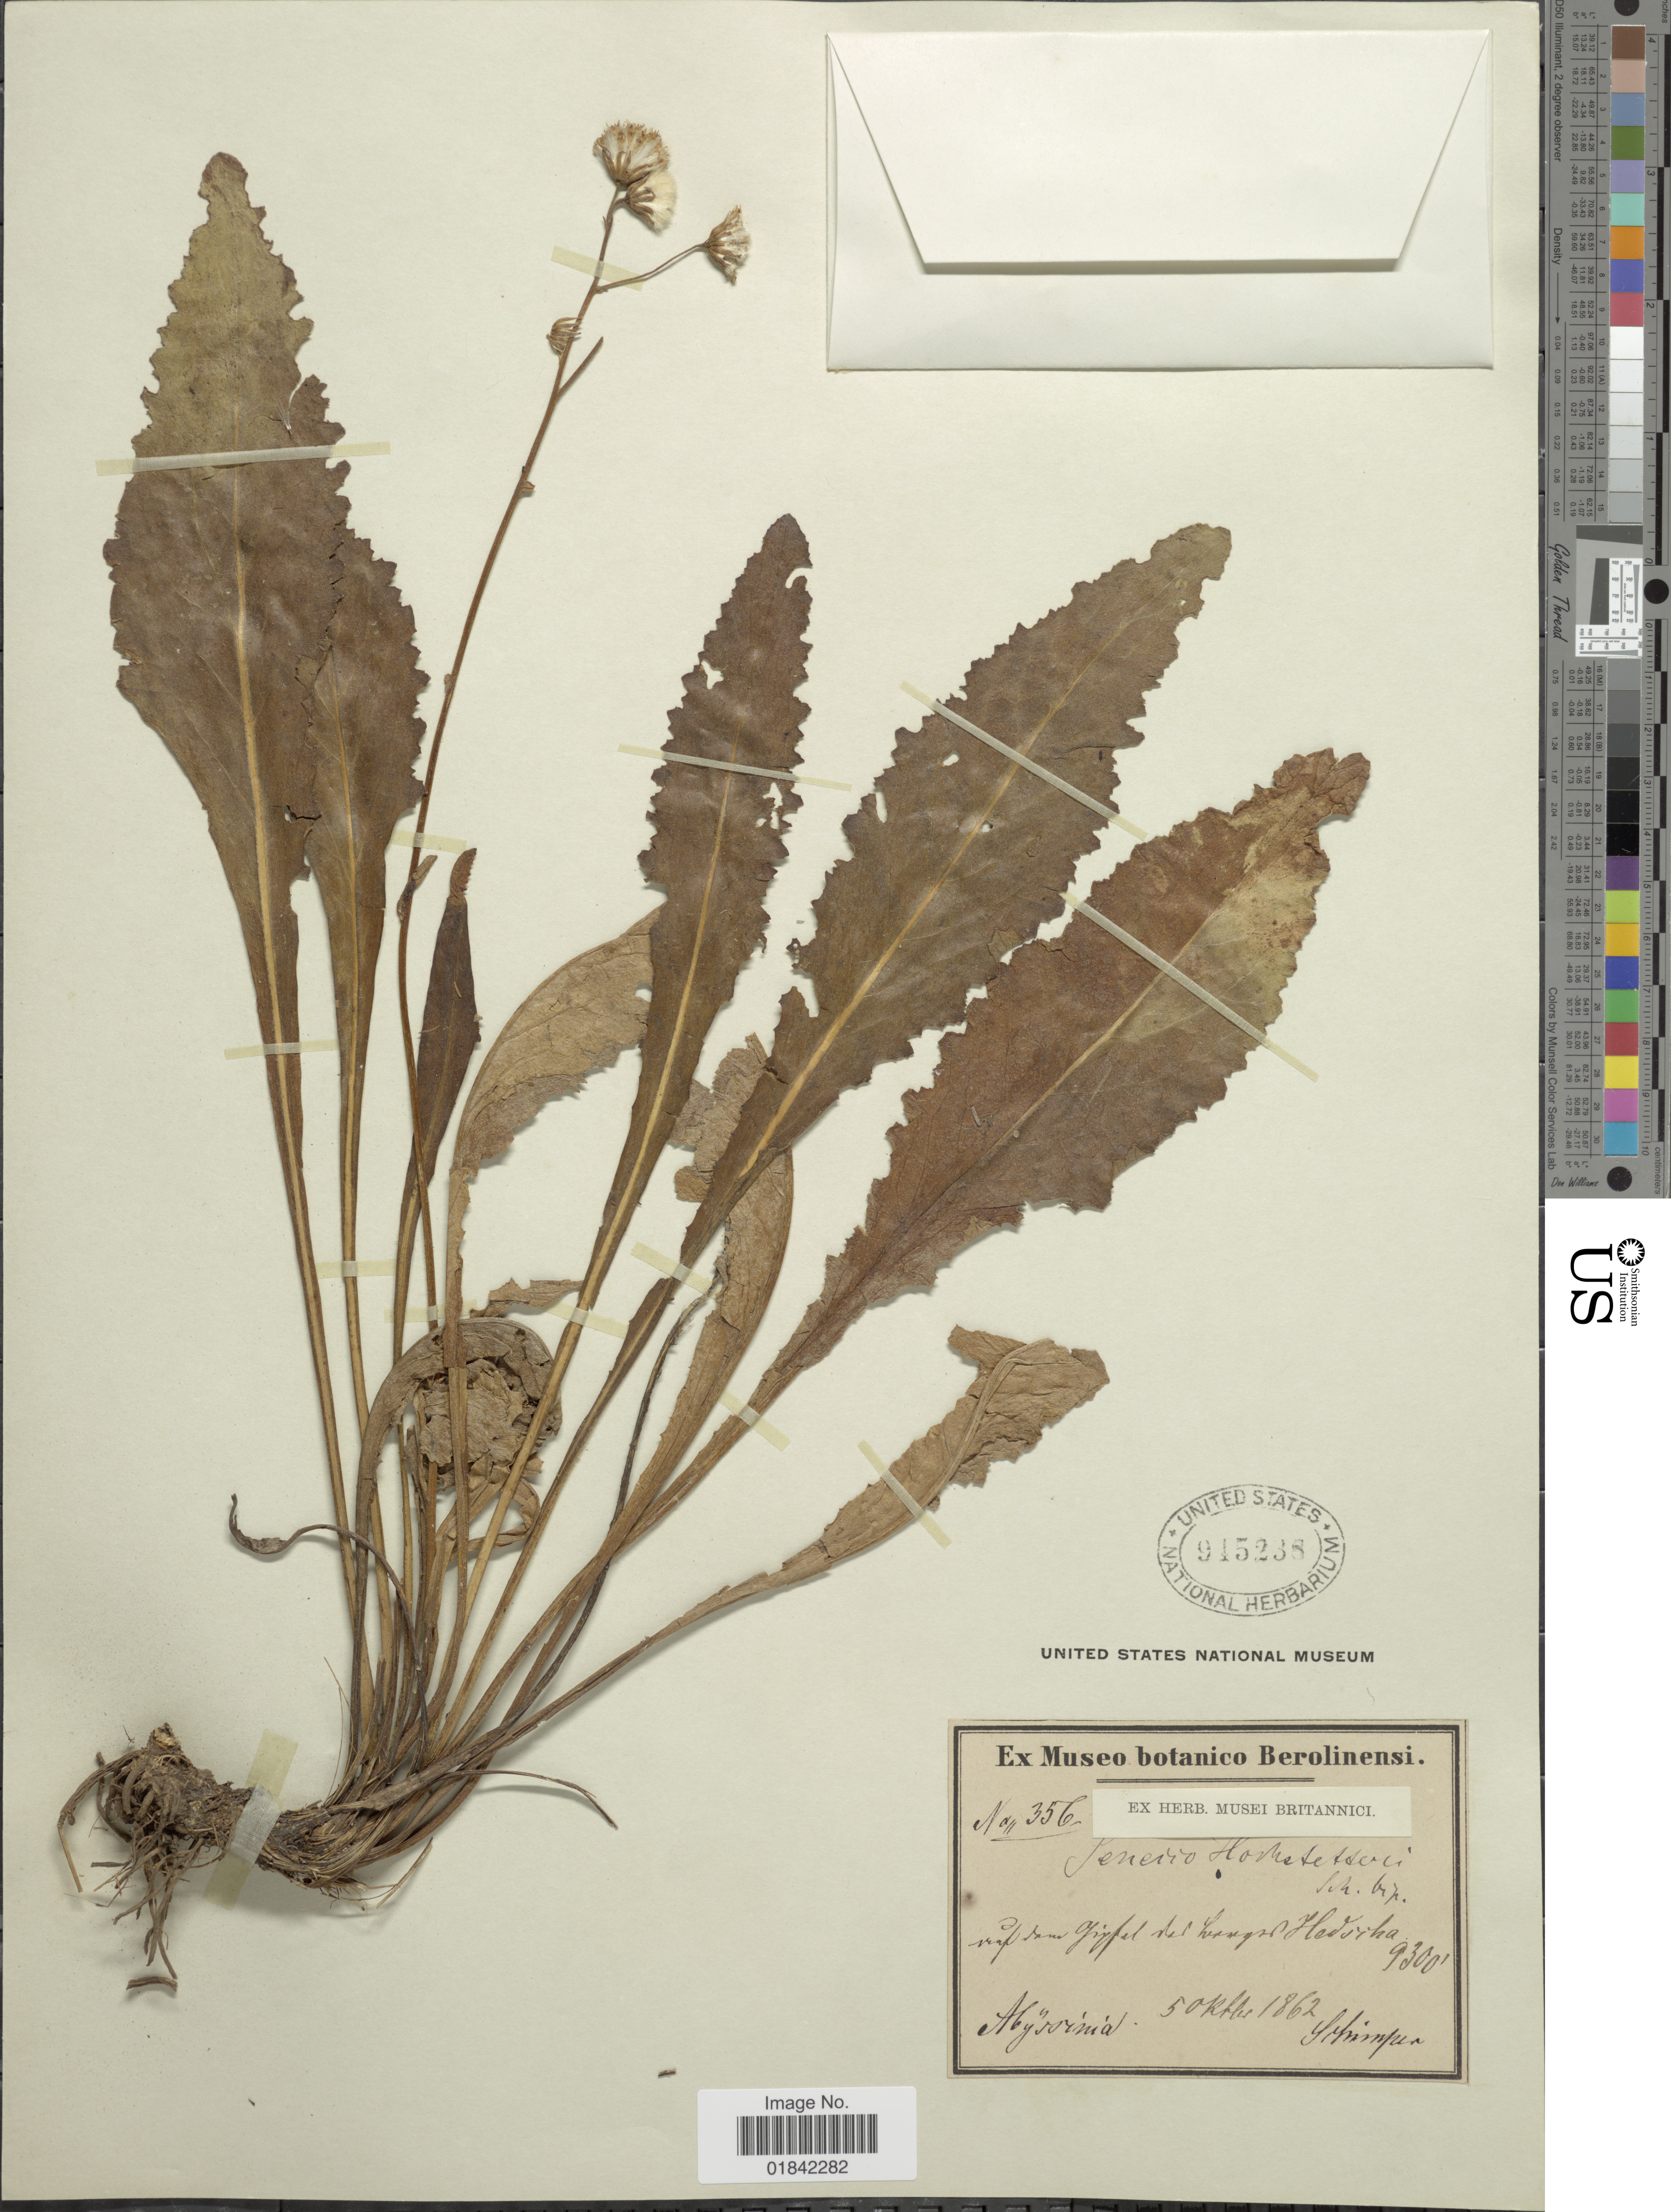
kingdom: Plantae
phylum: Tracheophyta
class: Magnoliopsida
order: Asterales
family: Asteraceae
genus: Senecio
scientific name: Senecio hochstetteri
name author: Sch. Bip.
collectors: -. Schimper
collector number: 356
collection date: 1862-10-05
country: Eritrea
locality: Abyssinia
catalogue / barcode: US 945238